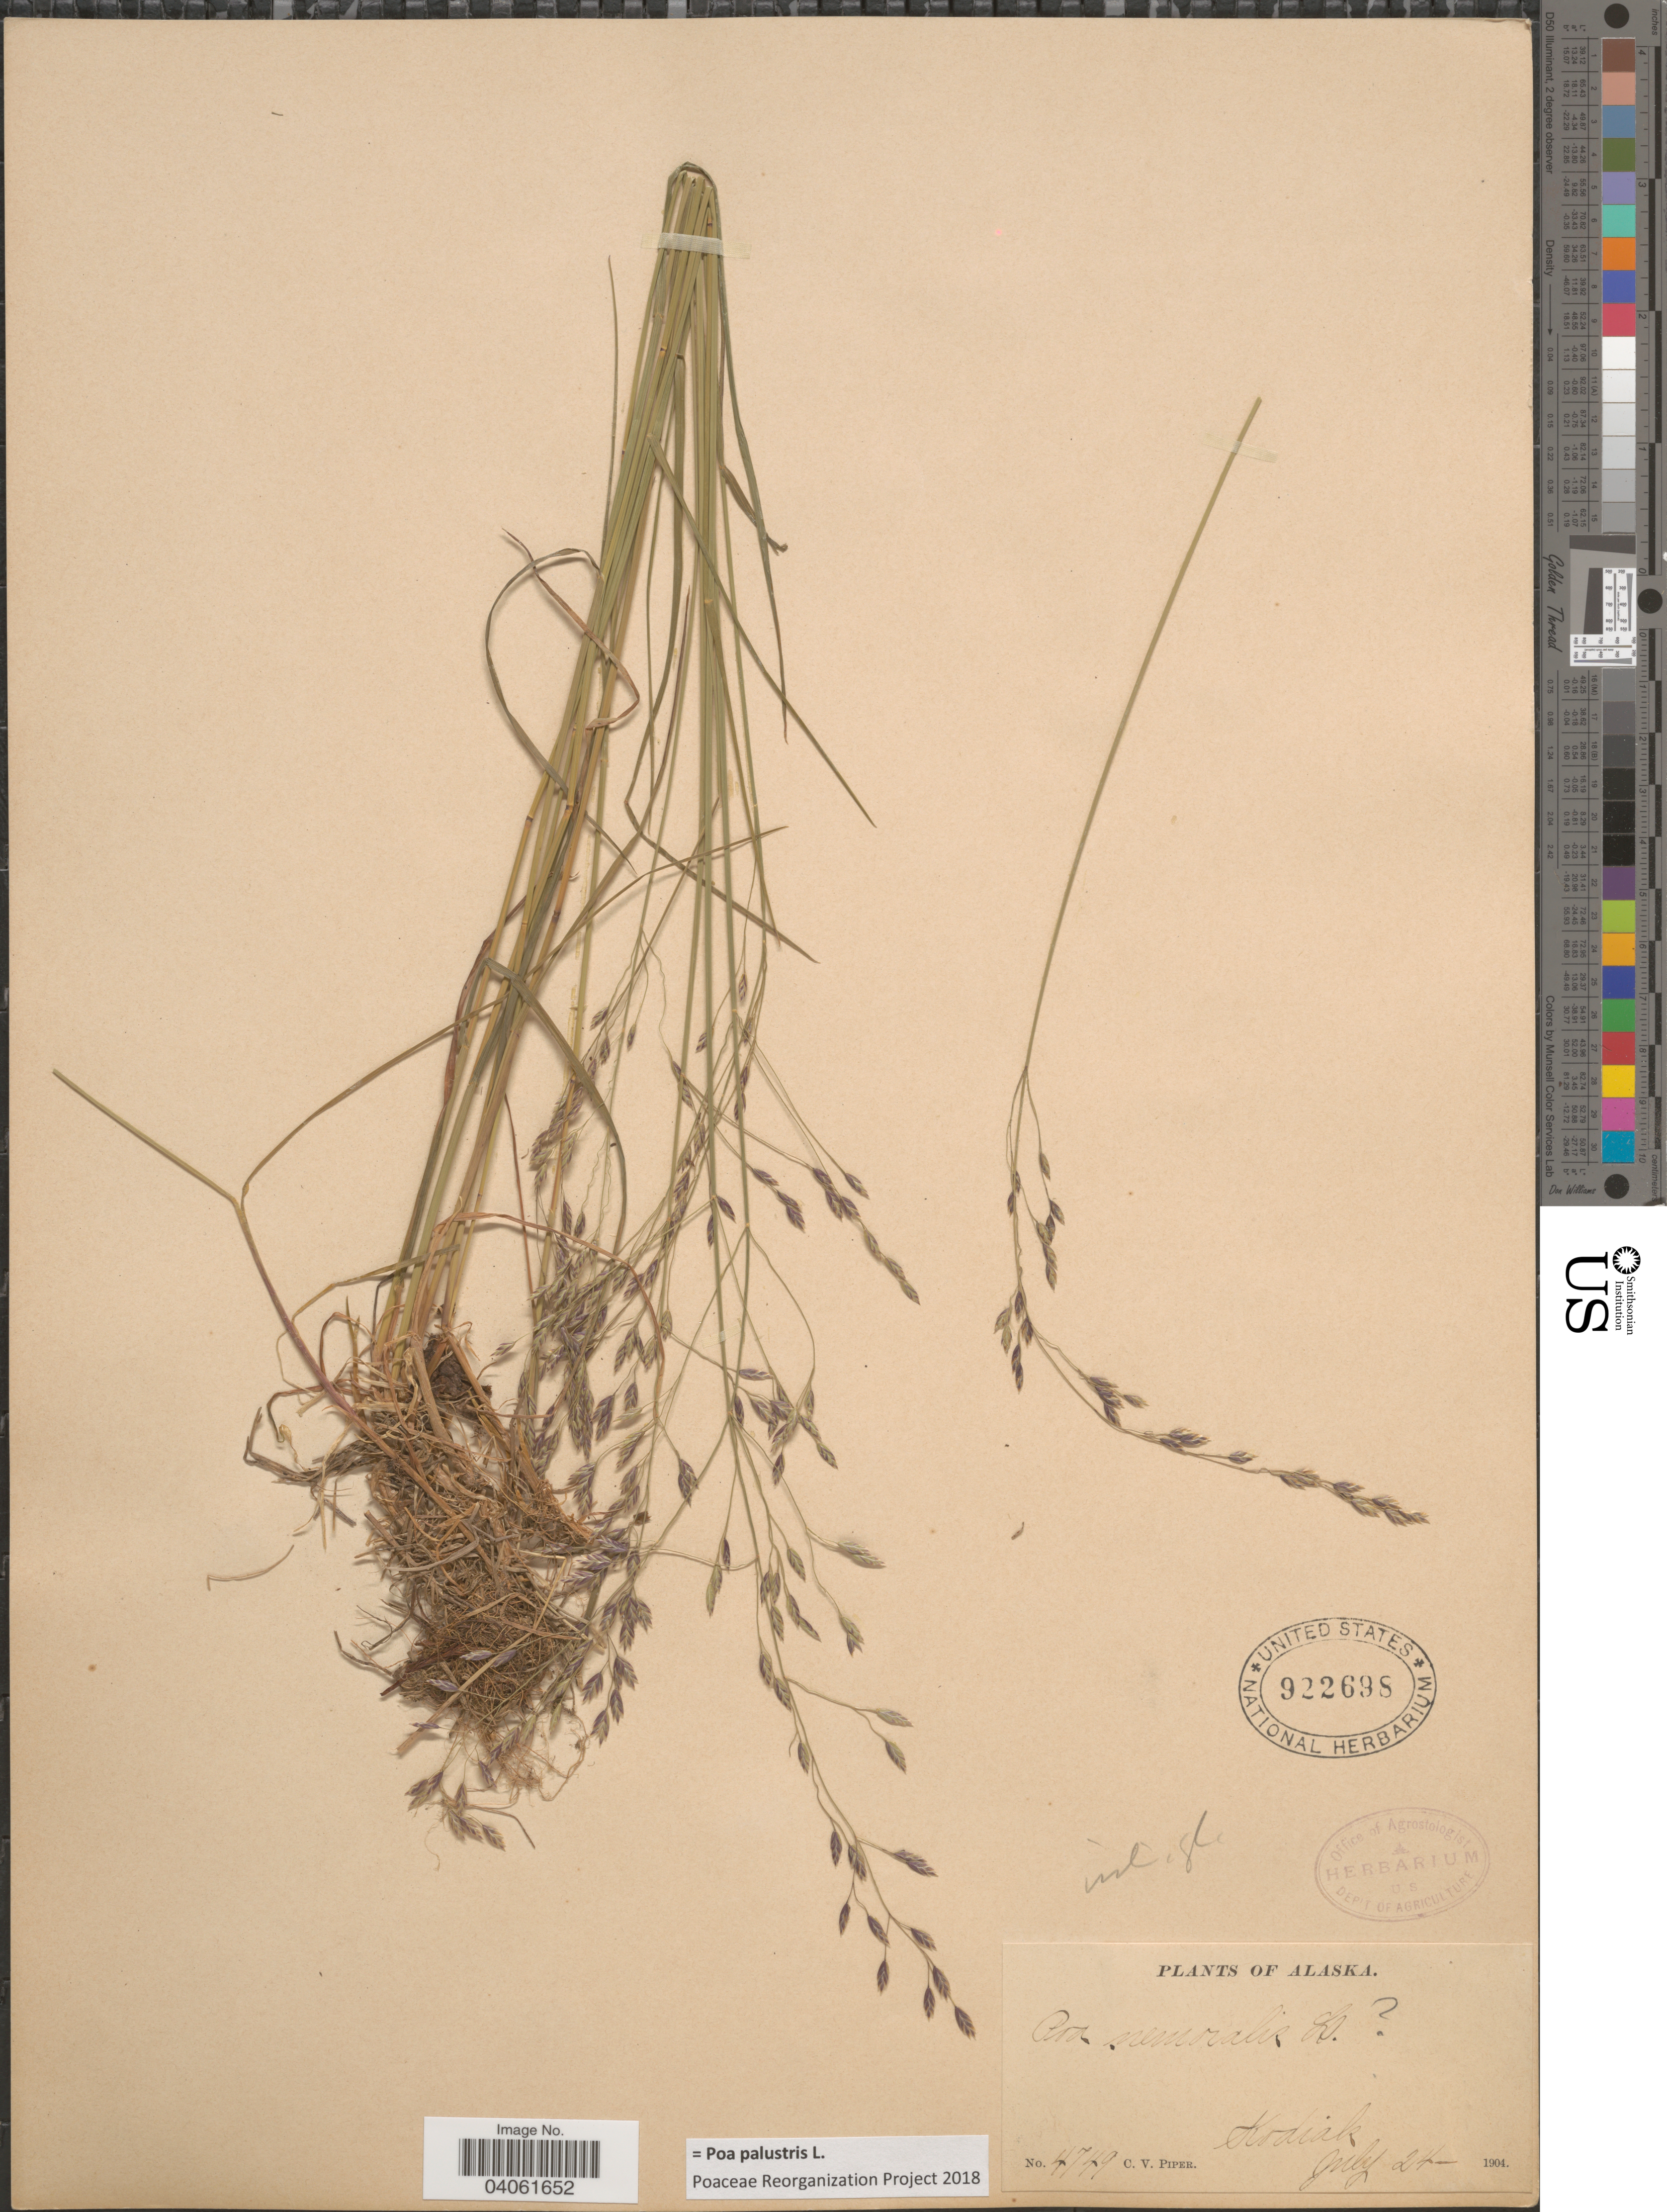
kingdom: Plantae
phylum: Tracheophyta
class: Liliopsida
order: Poales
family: Poaceae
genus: Poa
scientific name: Poa palustris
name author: L.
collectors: C. V. Piper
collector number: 4749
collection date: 1904-07-24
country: United States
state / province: Alaska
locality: Kodiak.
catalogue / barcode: US 922698